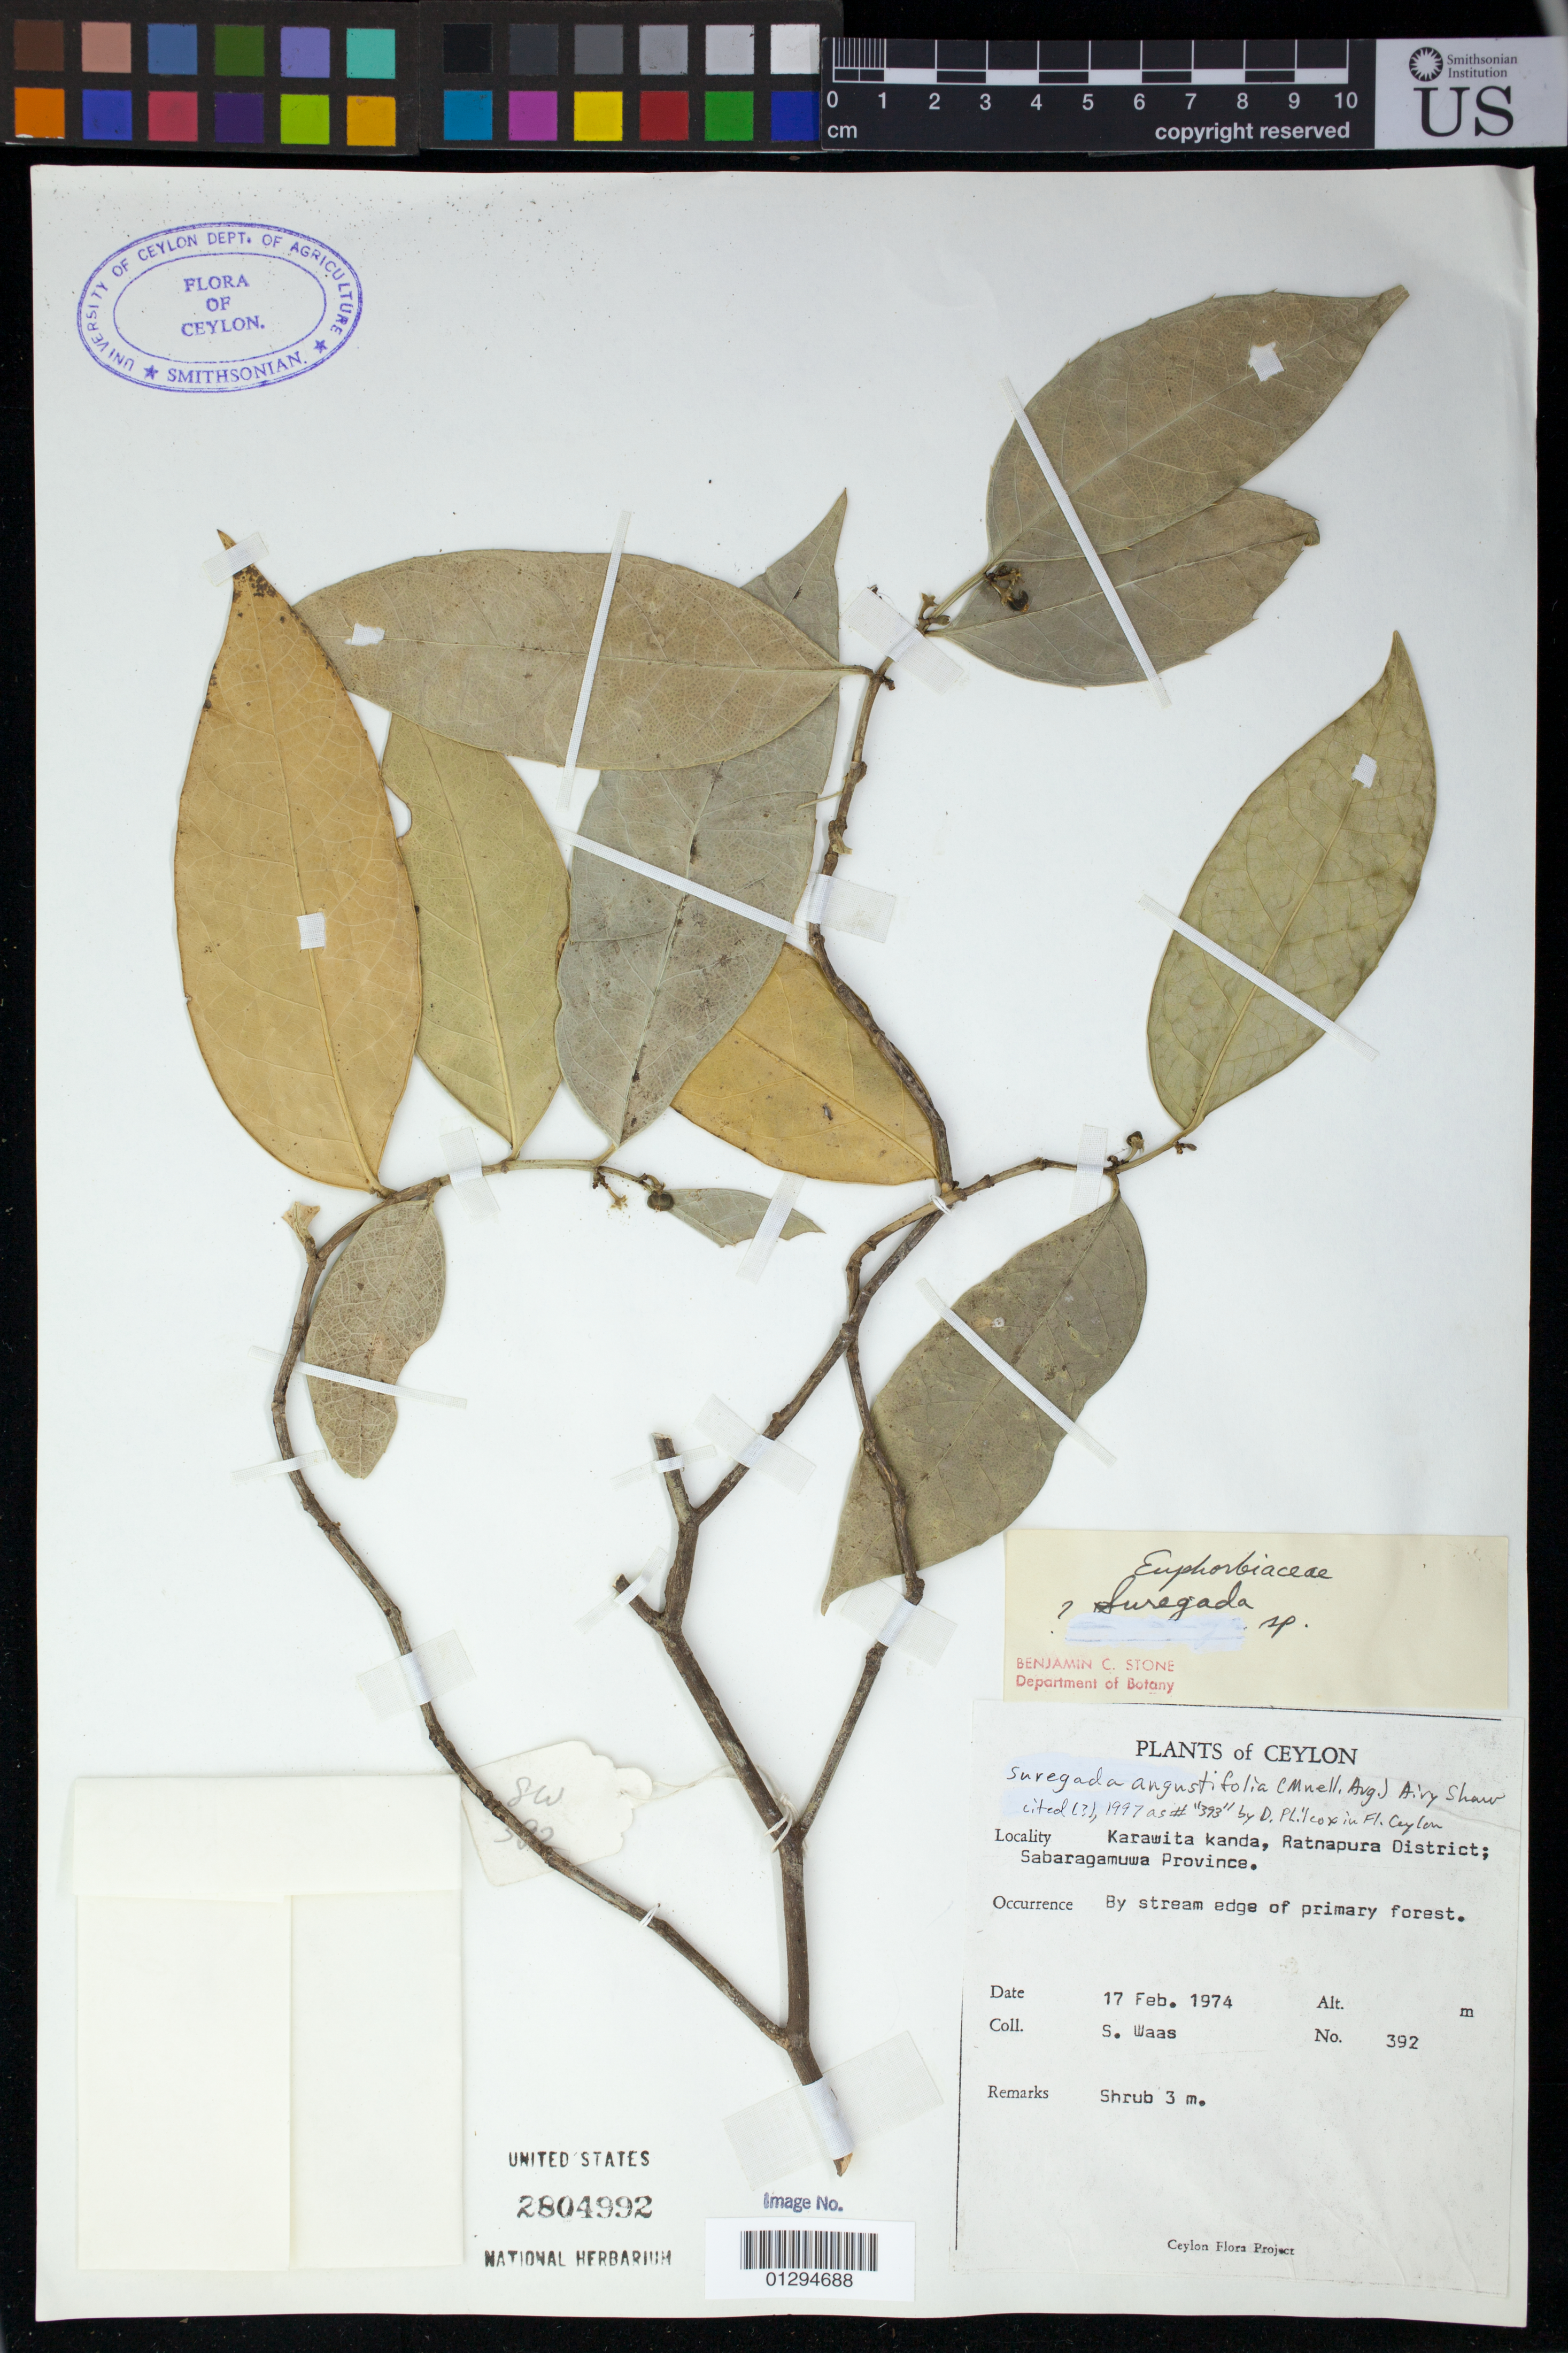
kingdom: Plantae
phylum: Tracheophyta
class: Magnoliopsida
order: Malpighiales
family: Euphorbiaceae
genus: Suregada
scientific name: Suregada angustifolia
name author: Müll. Arg.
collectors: S. Waas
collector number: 392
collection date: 1974-02-17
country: Sri Lanka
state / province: Sabaragamuwa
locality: Karawita kanda, Ratnapura District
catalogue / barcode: US 2804992